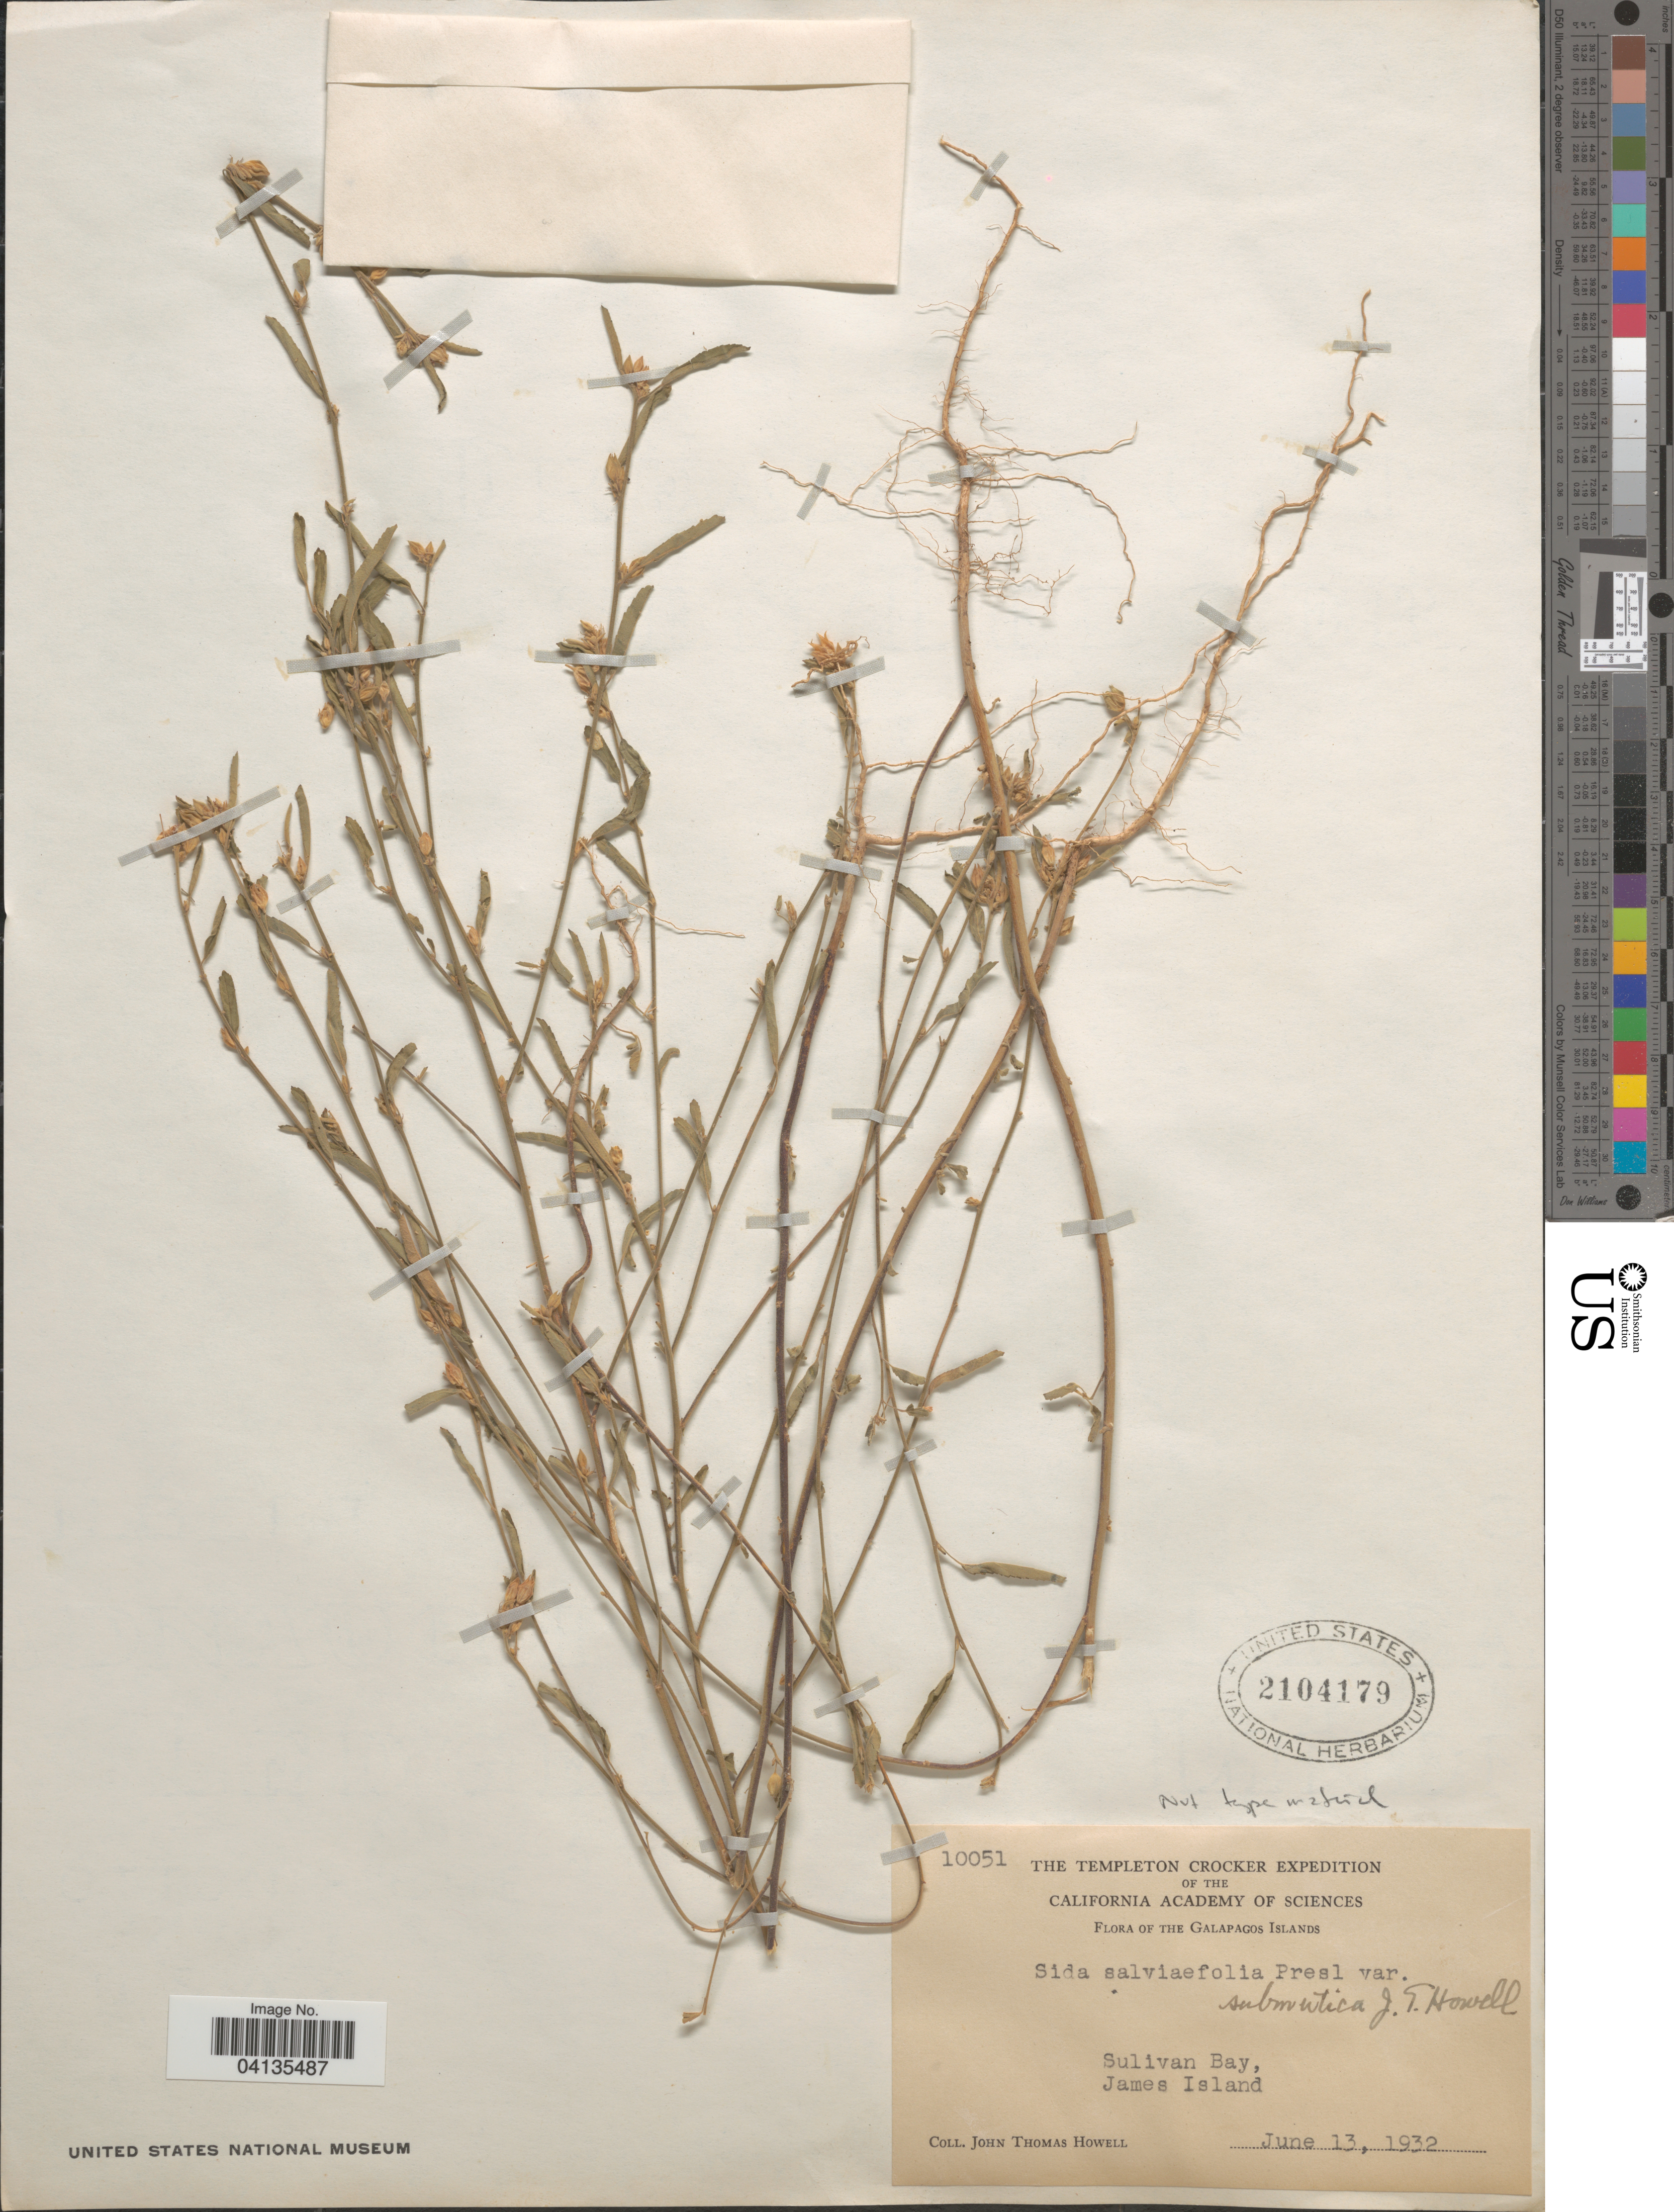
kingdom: Plantae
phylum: Tracheophyta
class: Magnoliopsida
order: Malvales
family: Malvaceae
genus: Sida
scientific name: Sida salviifolia var. submutica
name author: J.T. Howell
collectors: J. T. Howell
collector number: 10051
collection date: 1932-06-13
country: Ecuador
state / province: Colón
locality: The Templeton Crocker Expedition of the California Academy of Sciences. The Galapagos Islands. Sulivan Bay, James Island.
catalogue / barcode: US 2104179